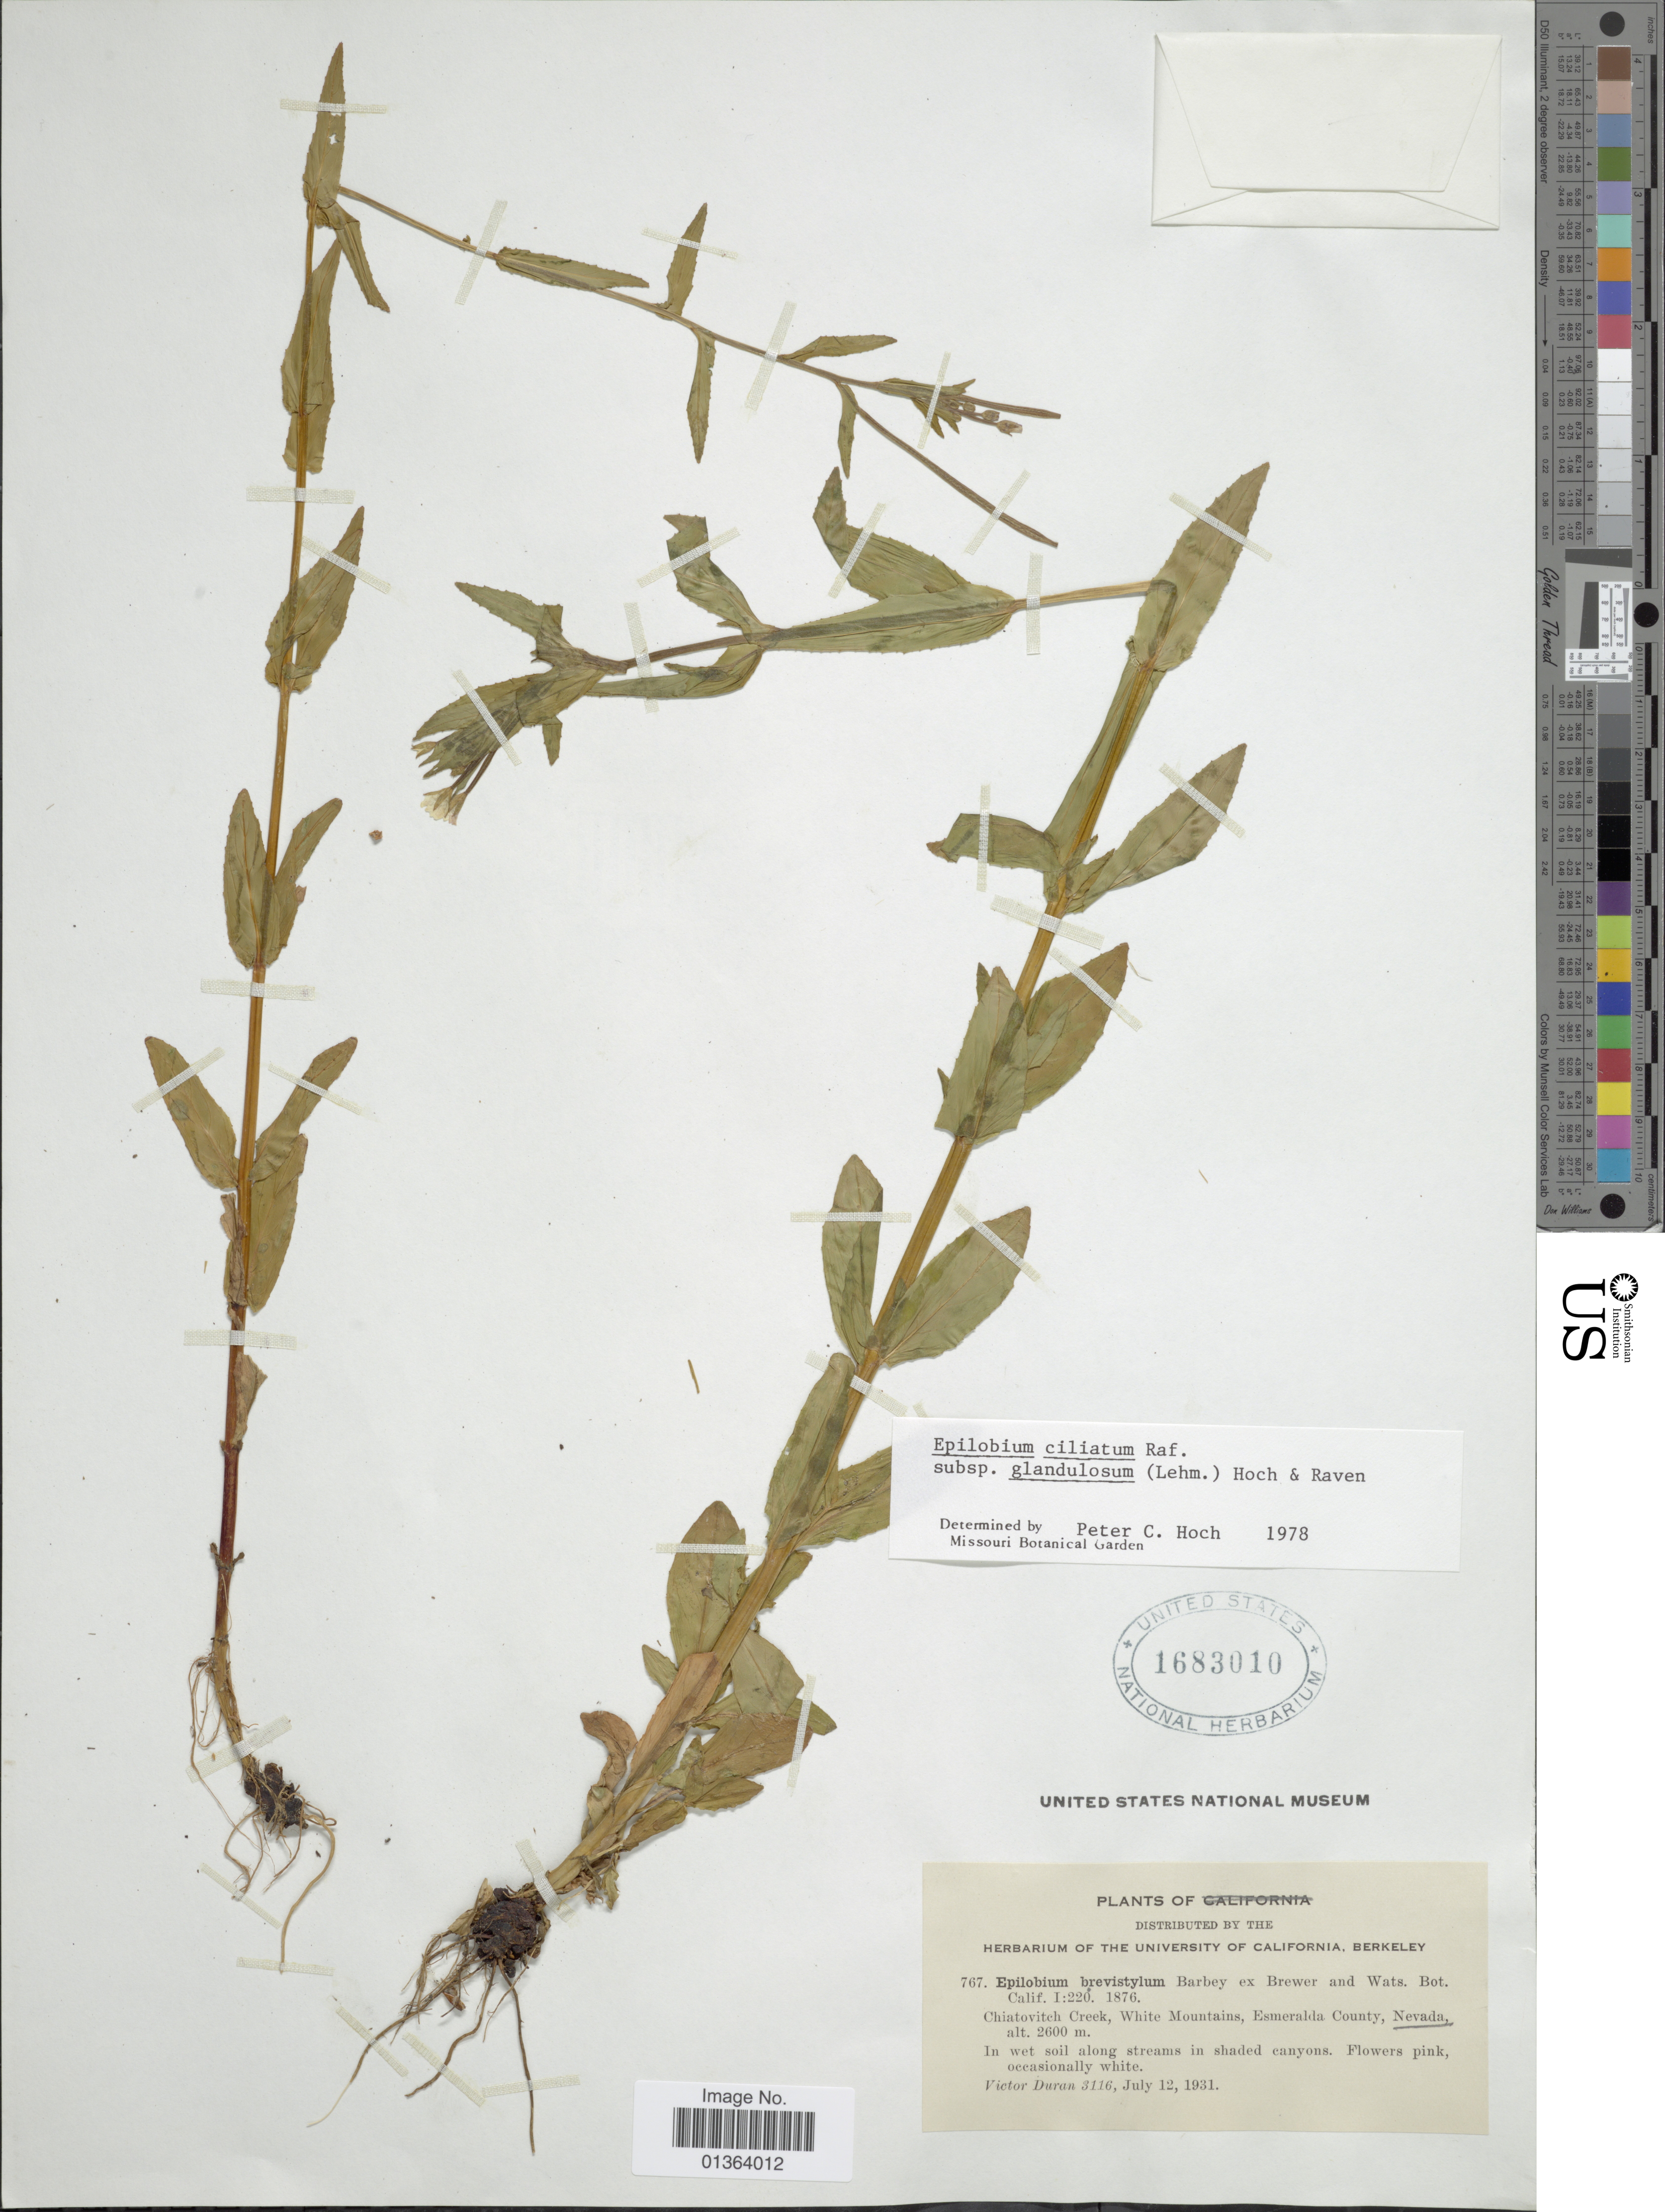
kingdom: Plantae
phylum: Tracheophyta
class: Magnoliopsida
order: Myrtales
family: Onagraceae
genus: Epilobium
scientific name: Epilobium ciliatum subsp. glandulosum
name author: (Lehm.) Hoch & P.H. Raven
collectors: V. Duran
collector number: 3116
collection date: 1931-07-12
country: United States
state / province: Nevada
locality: Chiatovitch Creek, White Mountains, Esmeralda County.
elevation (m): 2600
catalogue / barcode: US 1683010